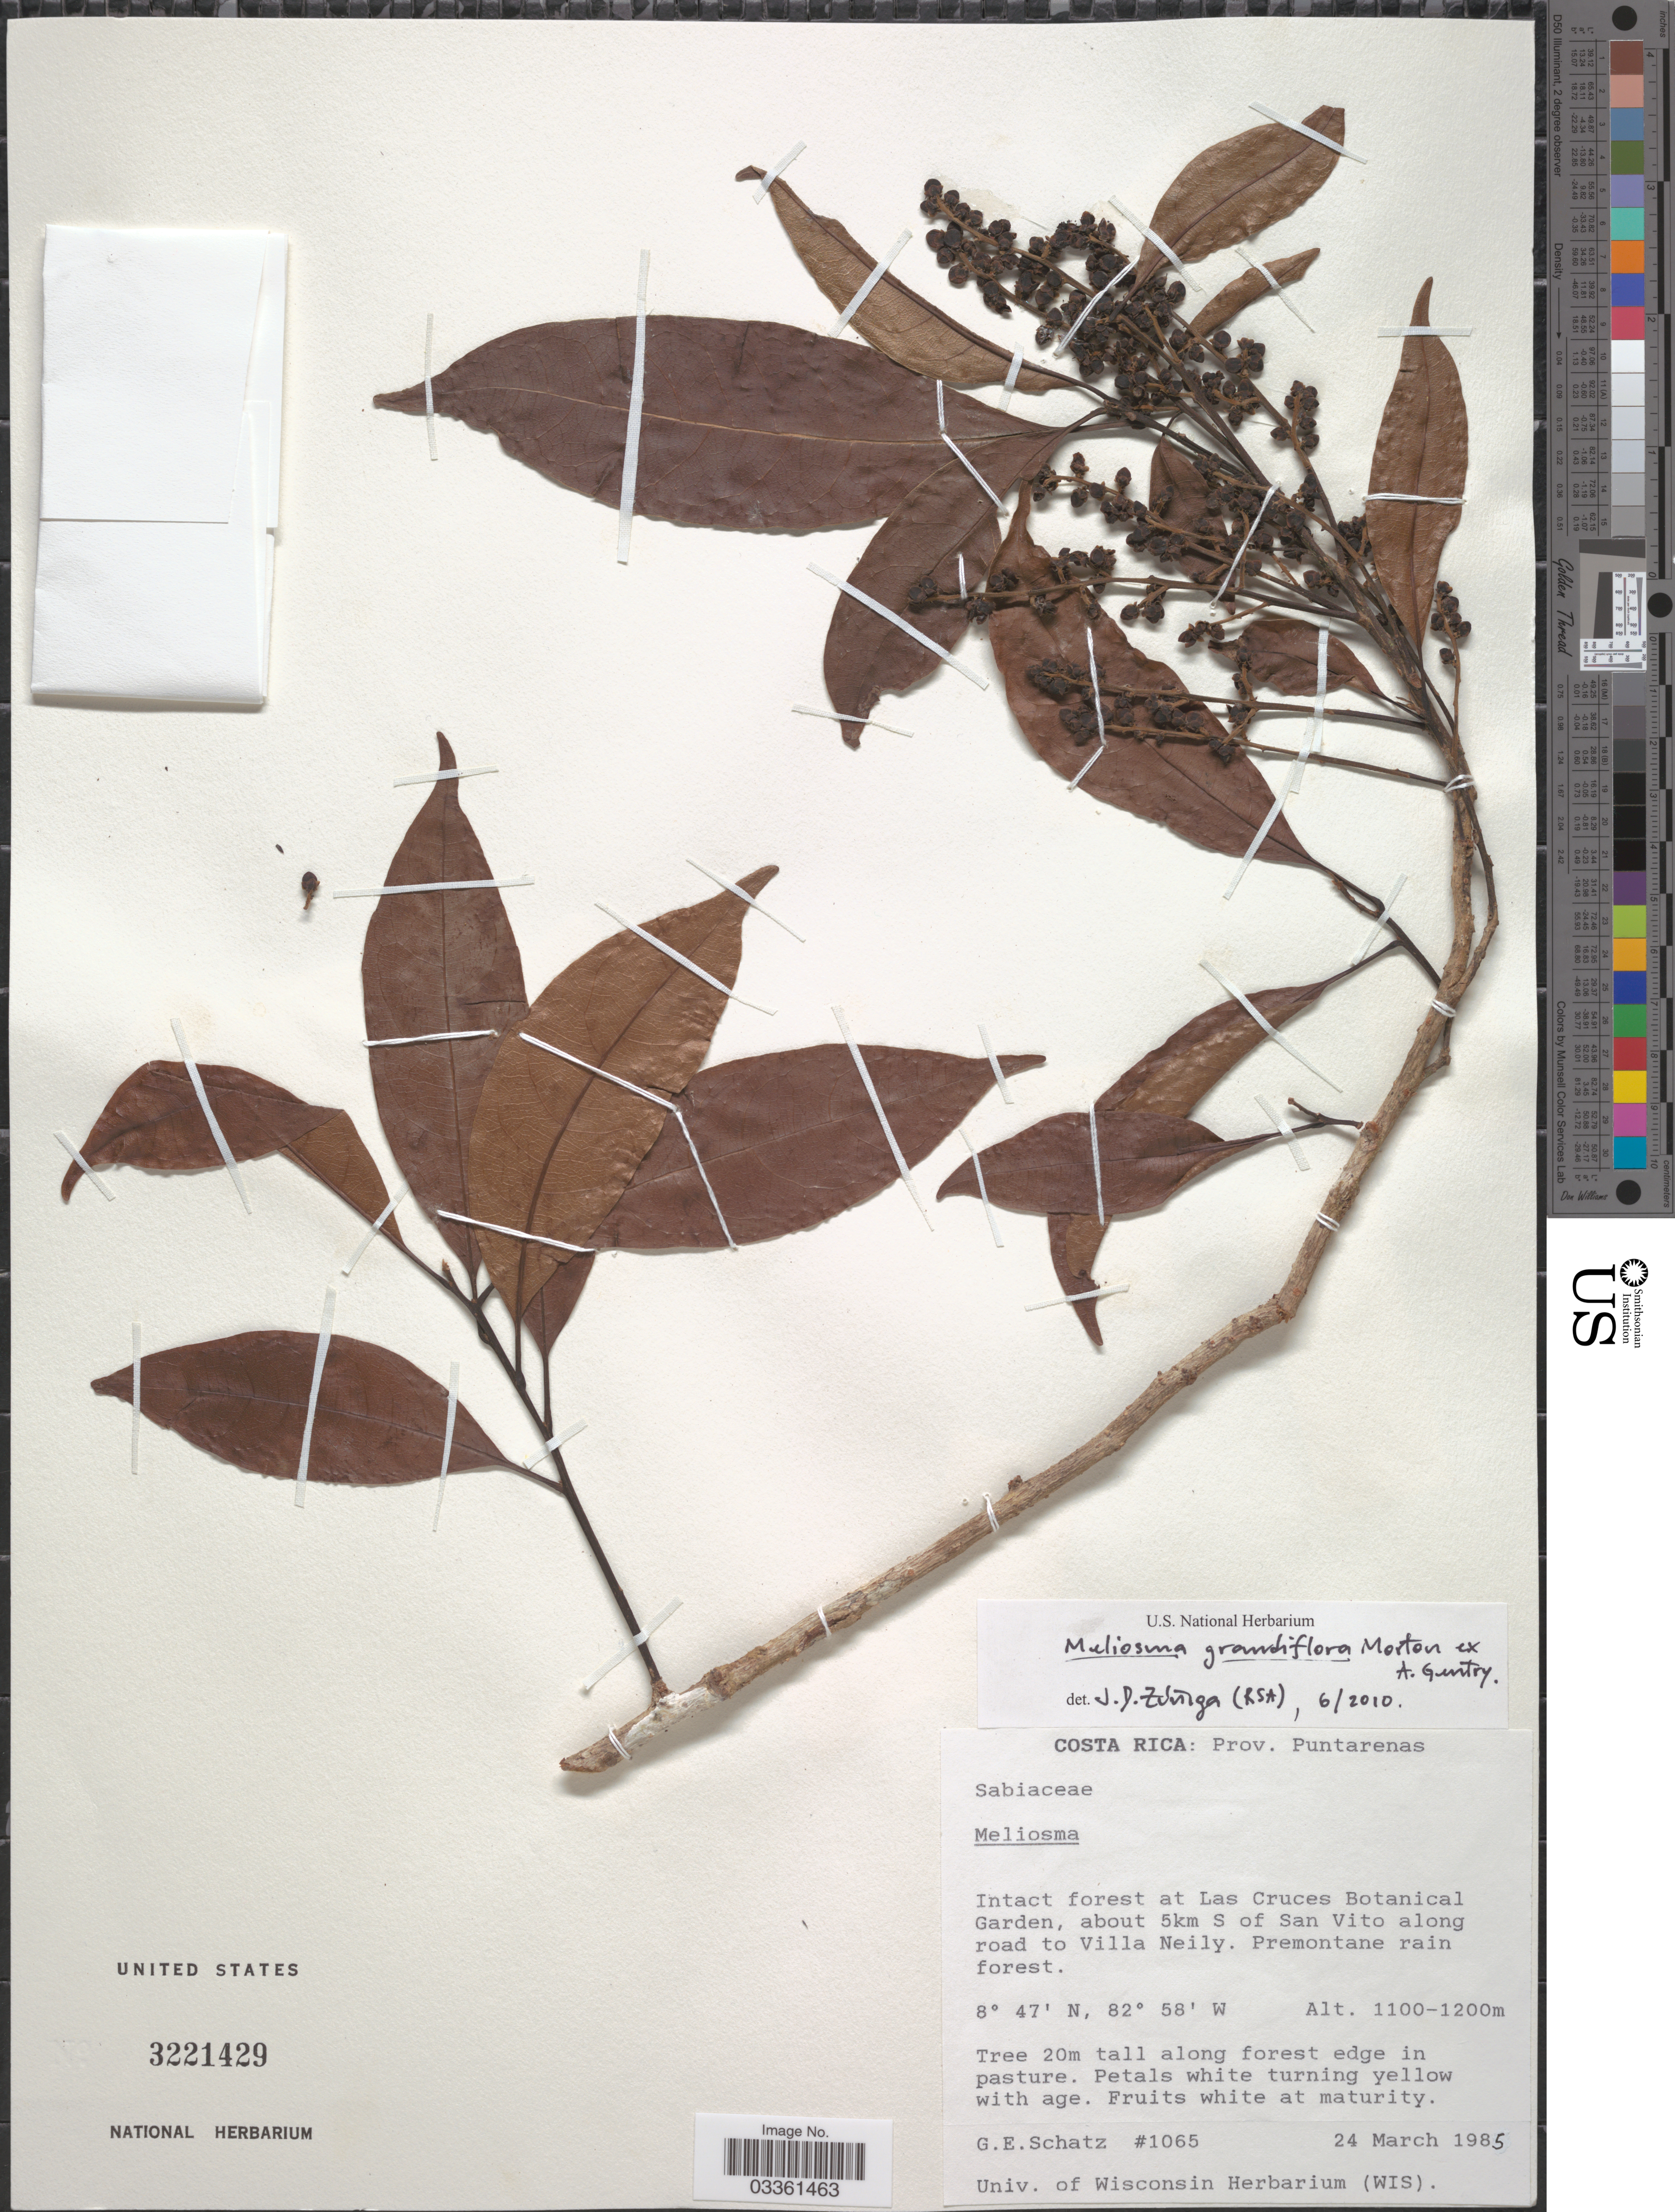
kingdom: Plantae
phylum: Tracheophyta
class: Magnoliopsida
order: Proteales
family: Sabiaceae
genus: Meliosma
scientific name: Meliosma grandiflora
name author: C.V. Morton ex A.H. Gentry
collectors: G. Schatz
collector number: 10655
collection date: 1985-03-24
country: Costa Rica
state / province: Puntarenas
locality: Intact forest at Las Cruces Botanical Garden, about 5km S of San Vito along road to Villa Neily.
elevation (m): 1100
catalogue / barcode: US 3221429